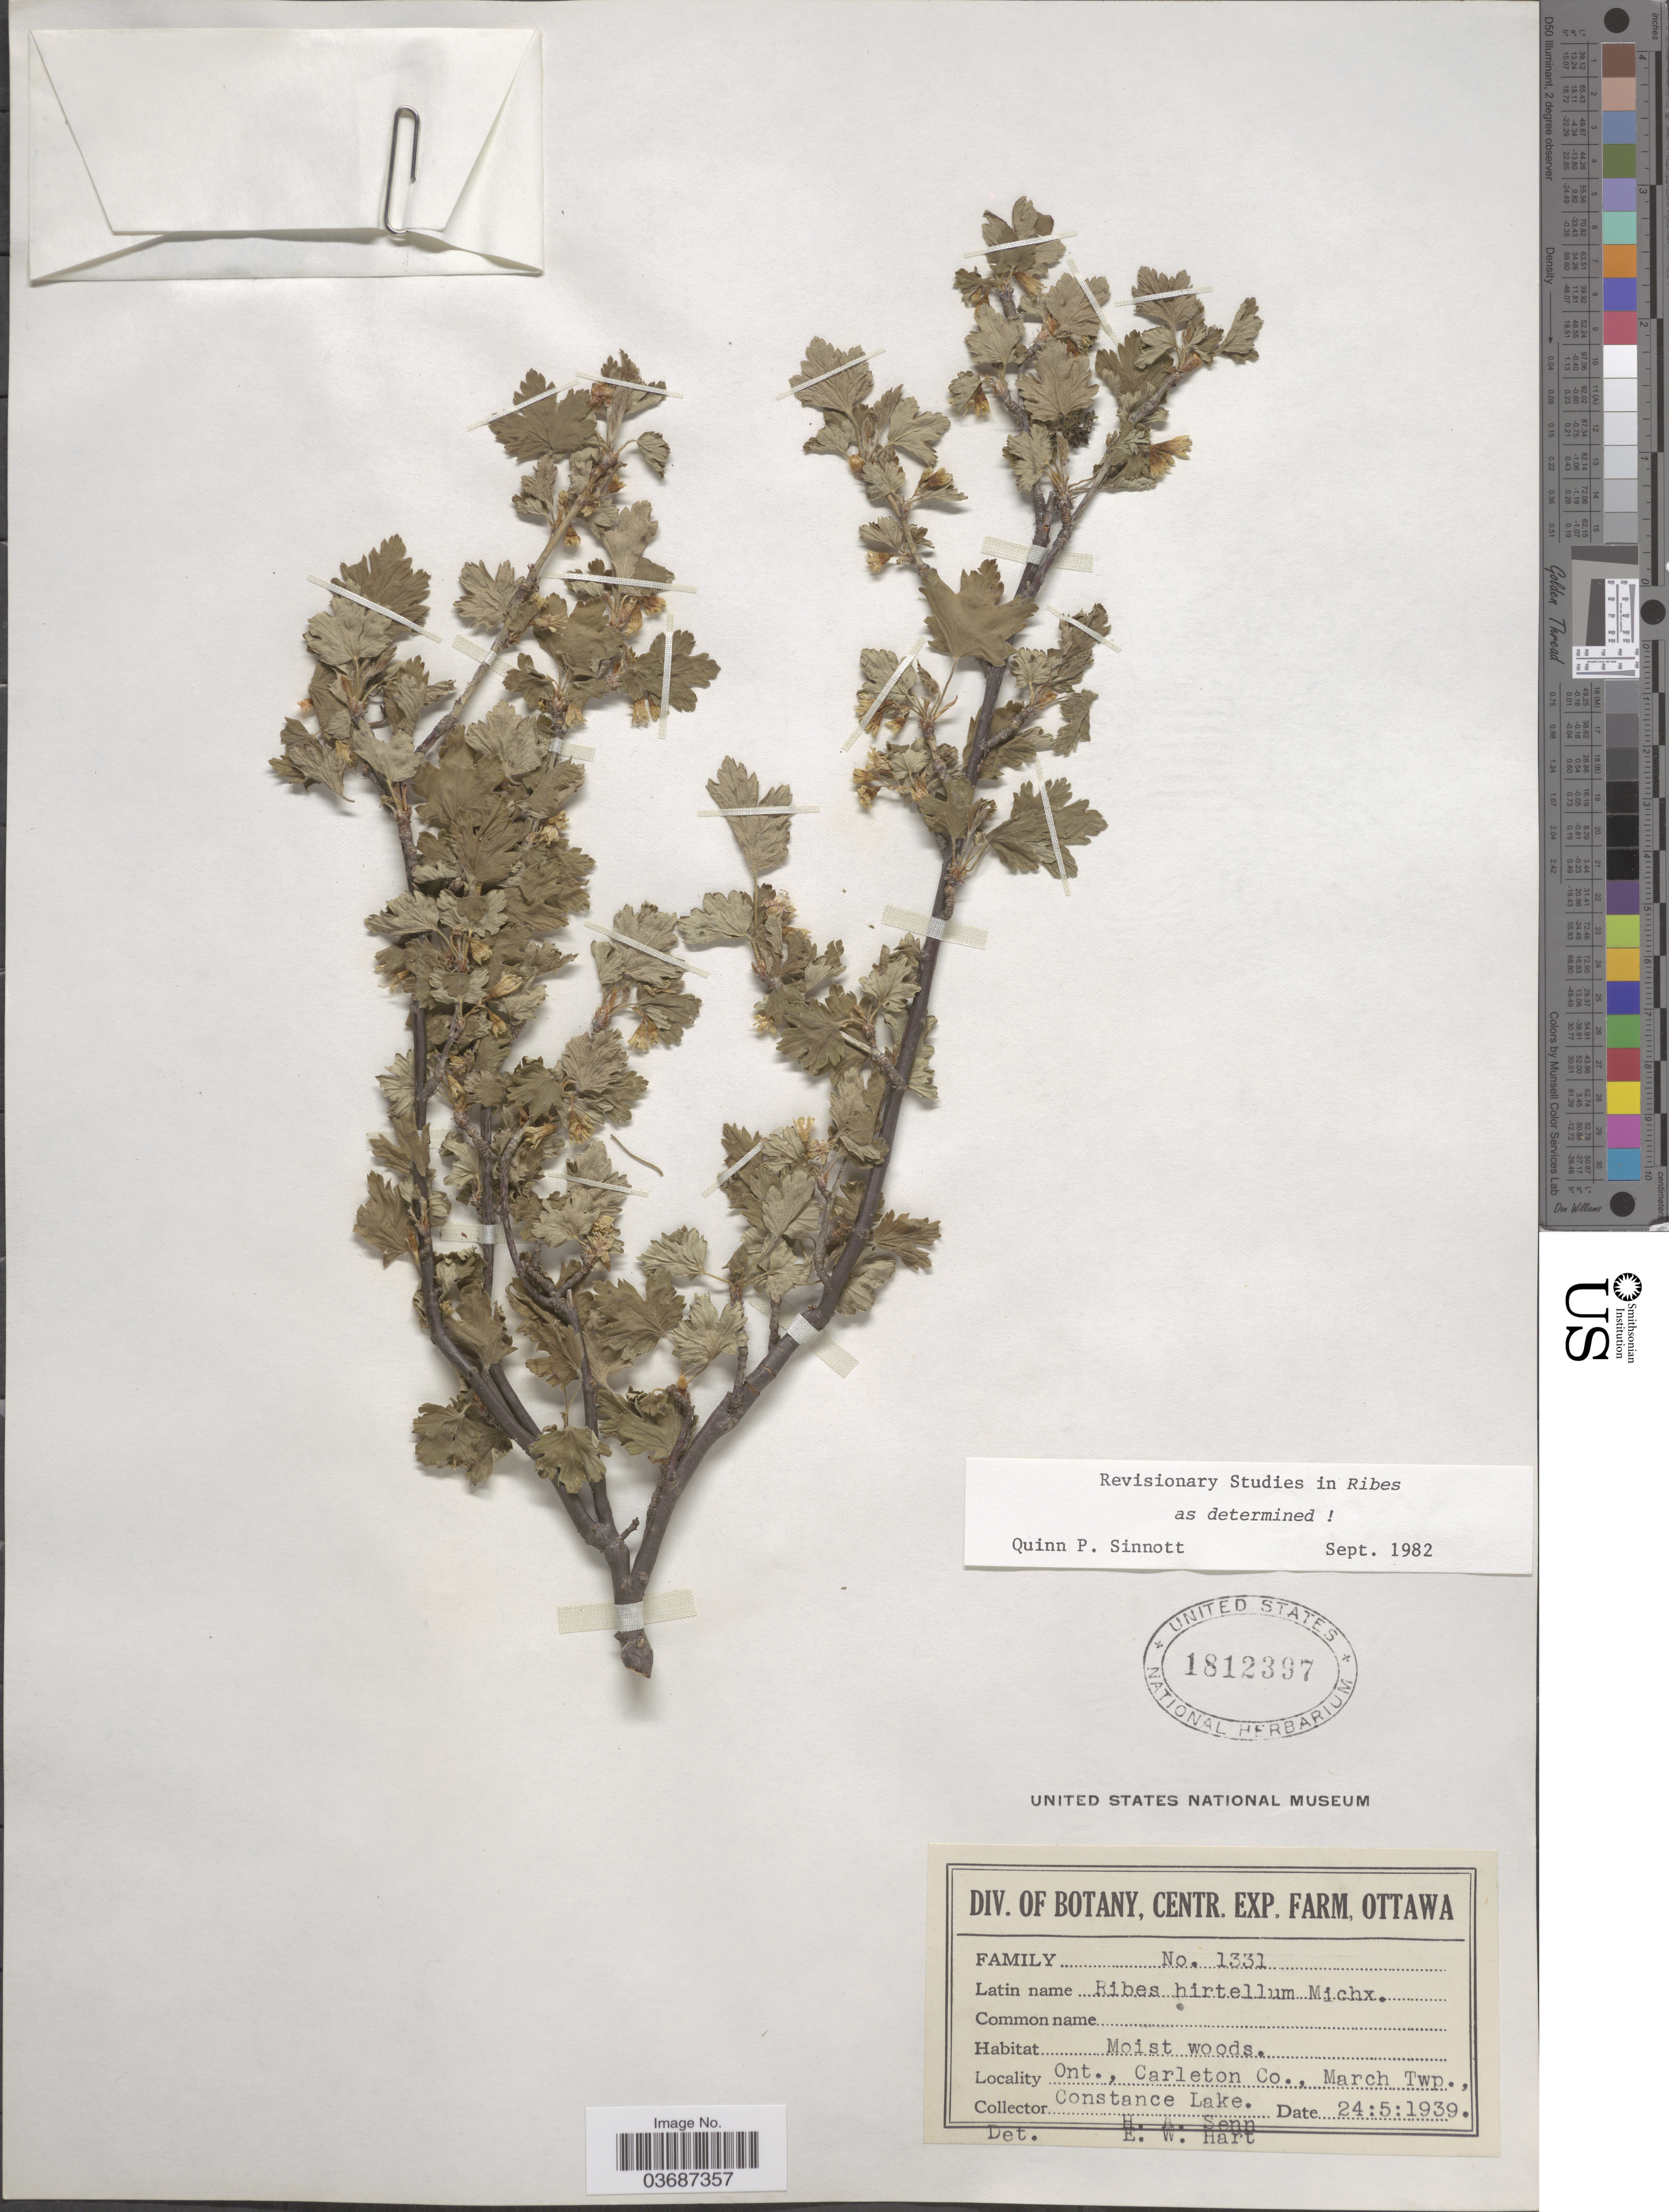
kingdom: Plantae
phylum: Tracheophyta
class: Magnoliopsida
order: Saxifragales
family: Grossulariaceae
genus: Ribes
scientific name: Ribes hirtellum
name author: Michx.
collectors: H. Senn & E. W. Hart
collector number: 1331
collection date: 1939-05-24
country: Canada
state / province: Ontario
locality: Carleton Co., March Twp., Constance Lake.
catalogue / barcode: US 1812397